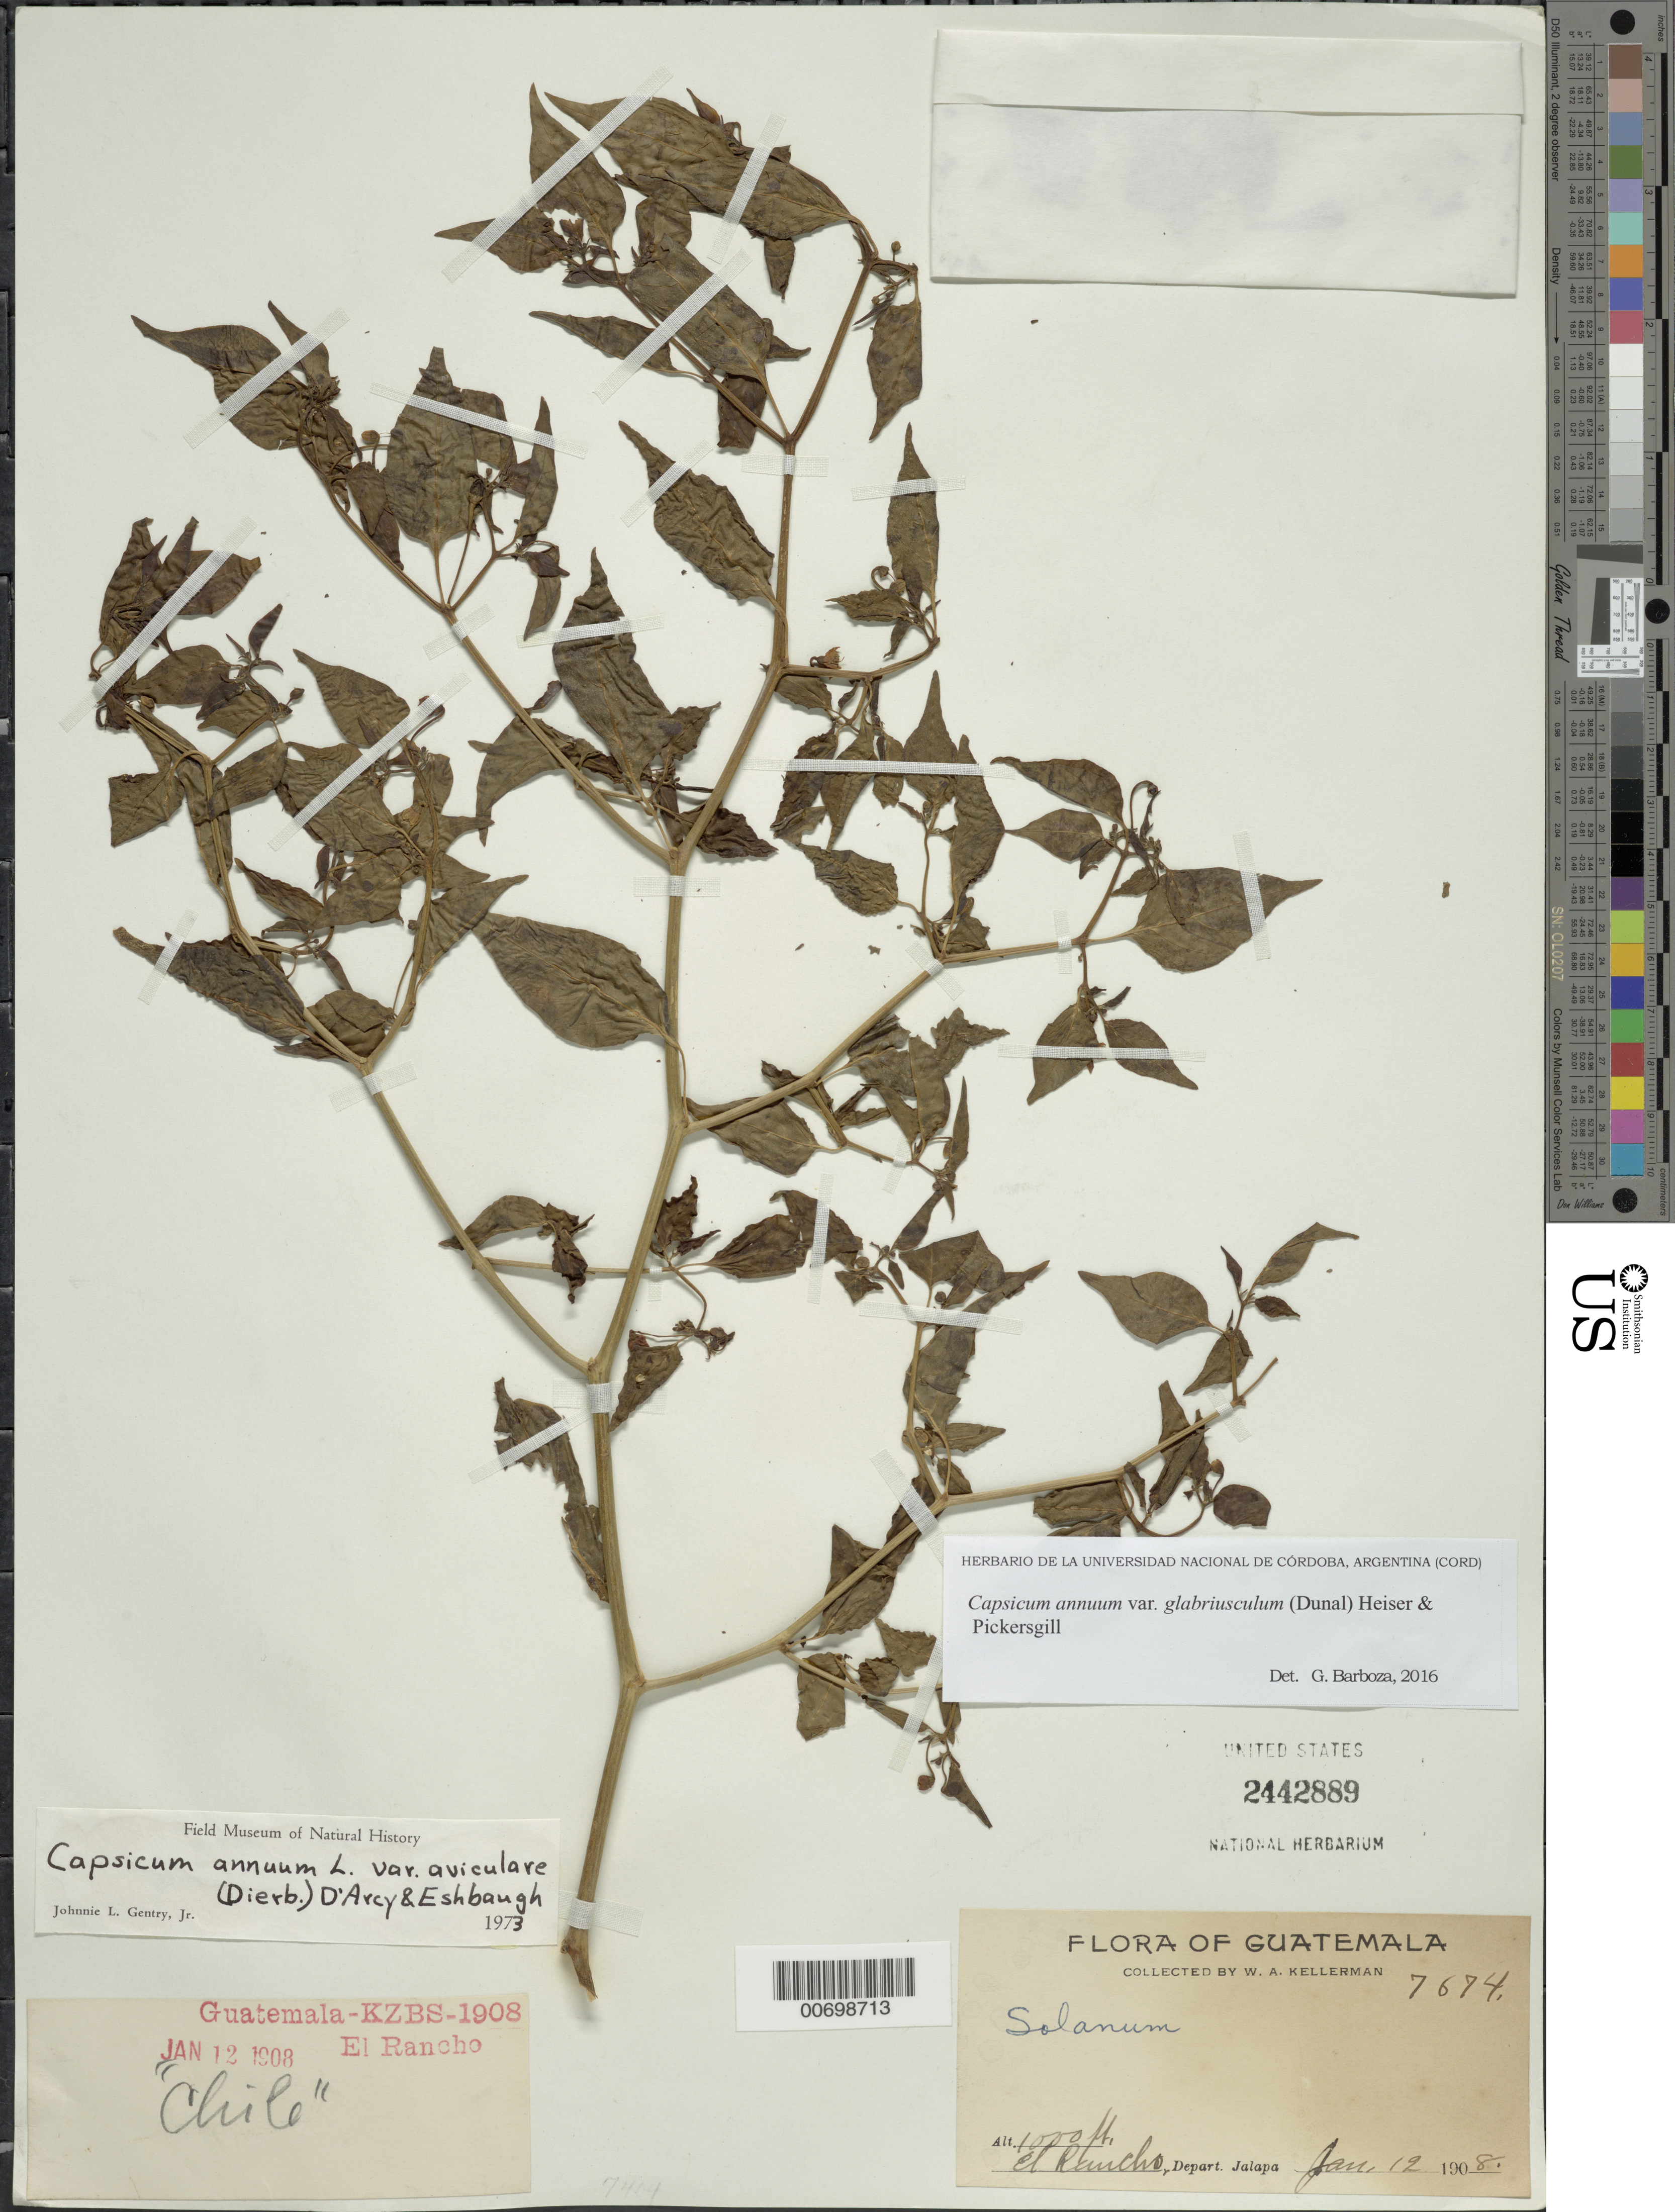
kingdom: Plantae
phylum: Tracheophyta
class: Magnoliopsida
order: Solanales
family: Solanaceae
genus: Capsicum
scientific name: Capsicum annuum var. glabriusculum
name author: (Dunal) Heiser & Pickersgill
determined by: Barboza, G. E., (CORD), Museo Botanico - Cordoba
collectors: W. Kellerman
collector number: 7674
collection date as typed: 19 Jan 1908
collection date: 1908-01-19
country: Guatemala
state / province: El Progreso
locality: El Rancho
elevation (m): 305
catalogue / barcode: US 2442889